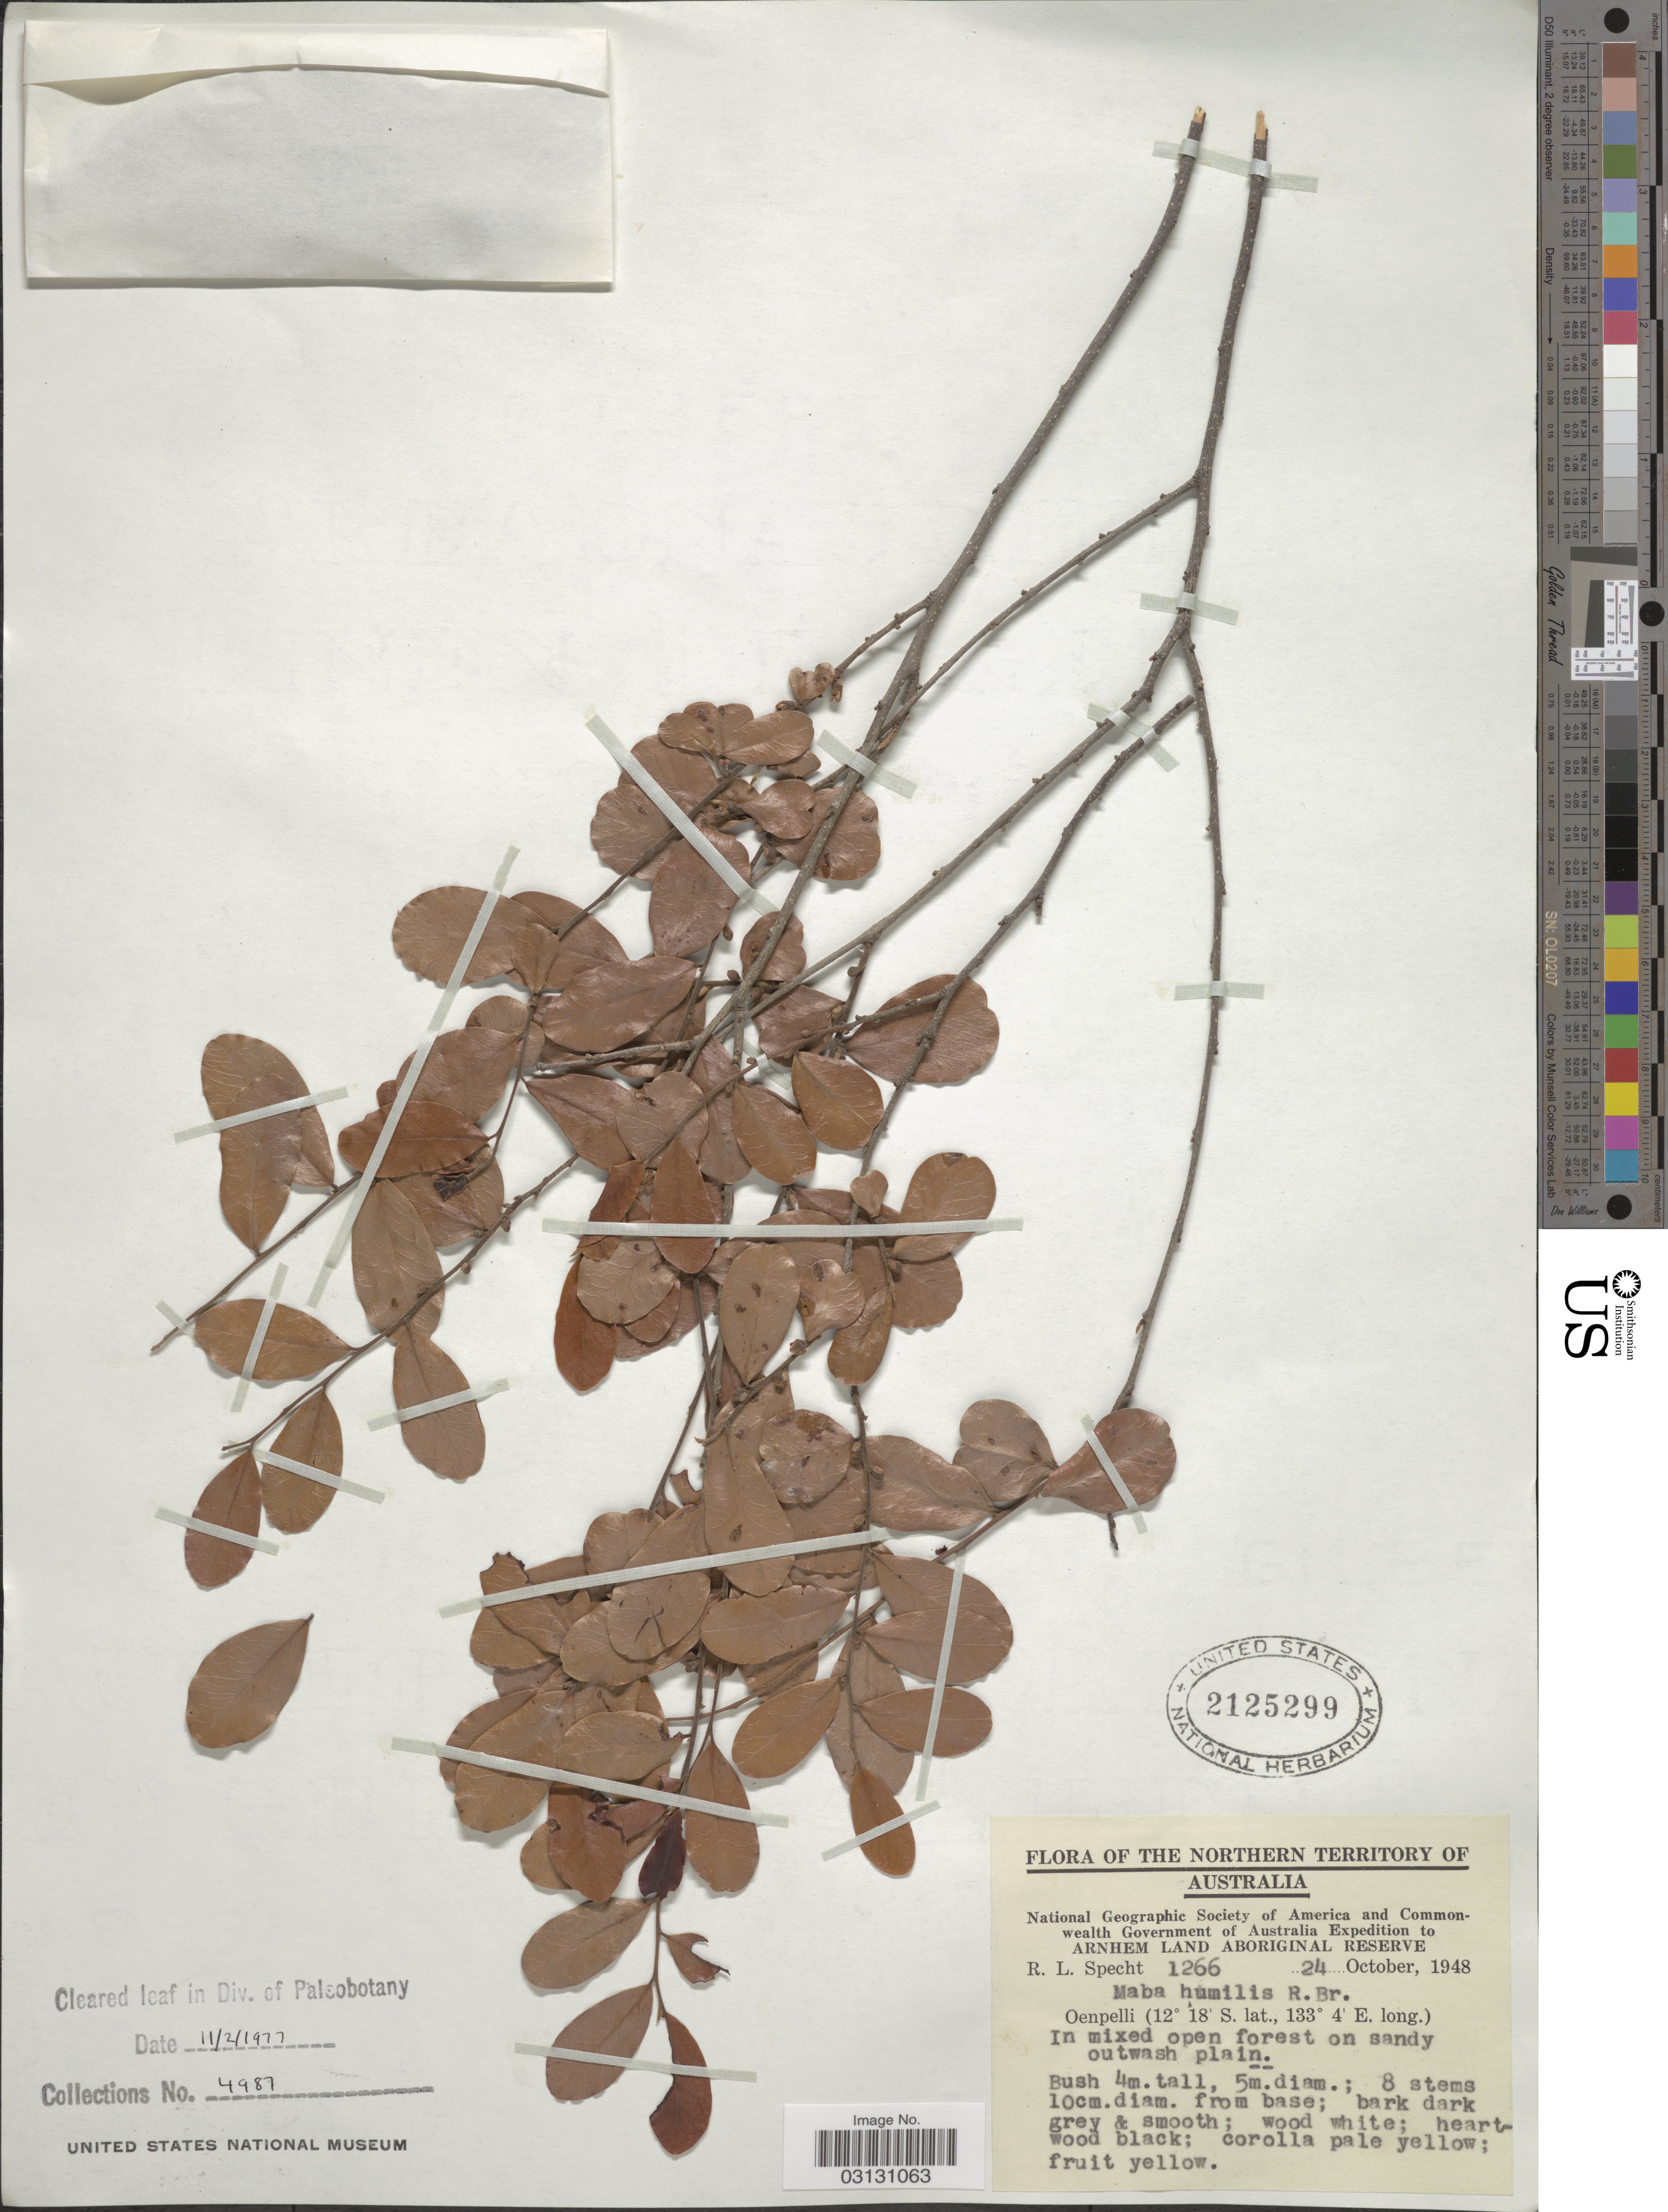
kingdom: Plantae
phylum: Tracheophyta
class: Magnoliopsida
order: Ericales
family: Ebenaceae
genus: Diospyros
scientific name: Diospyros humilis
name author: (R. Br.) F. Muell.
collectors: R. L. Specht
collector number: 1266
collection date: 1948-10-24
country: Australia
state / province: Northern Territory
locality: Oenpelli.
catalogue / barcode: US 2125299